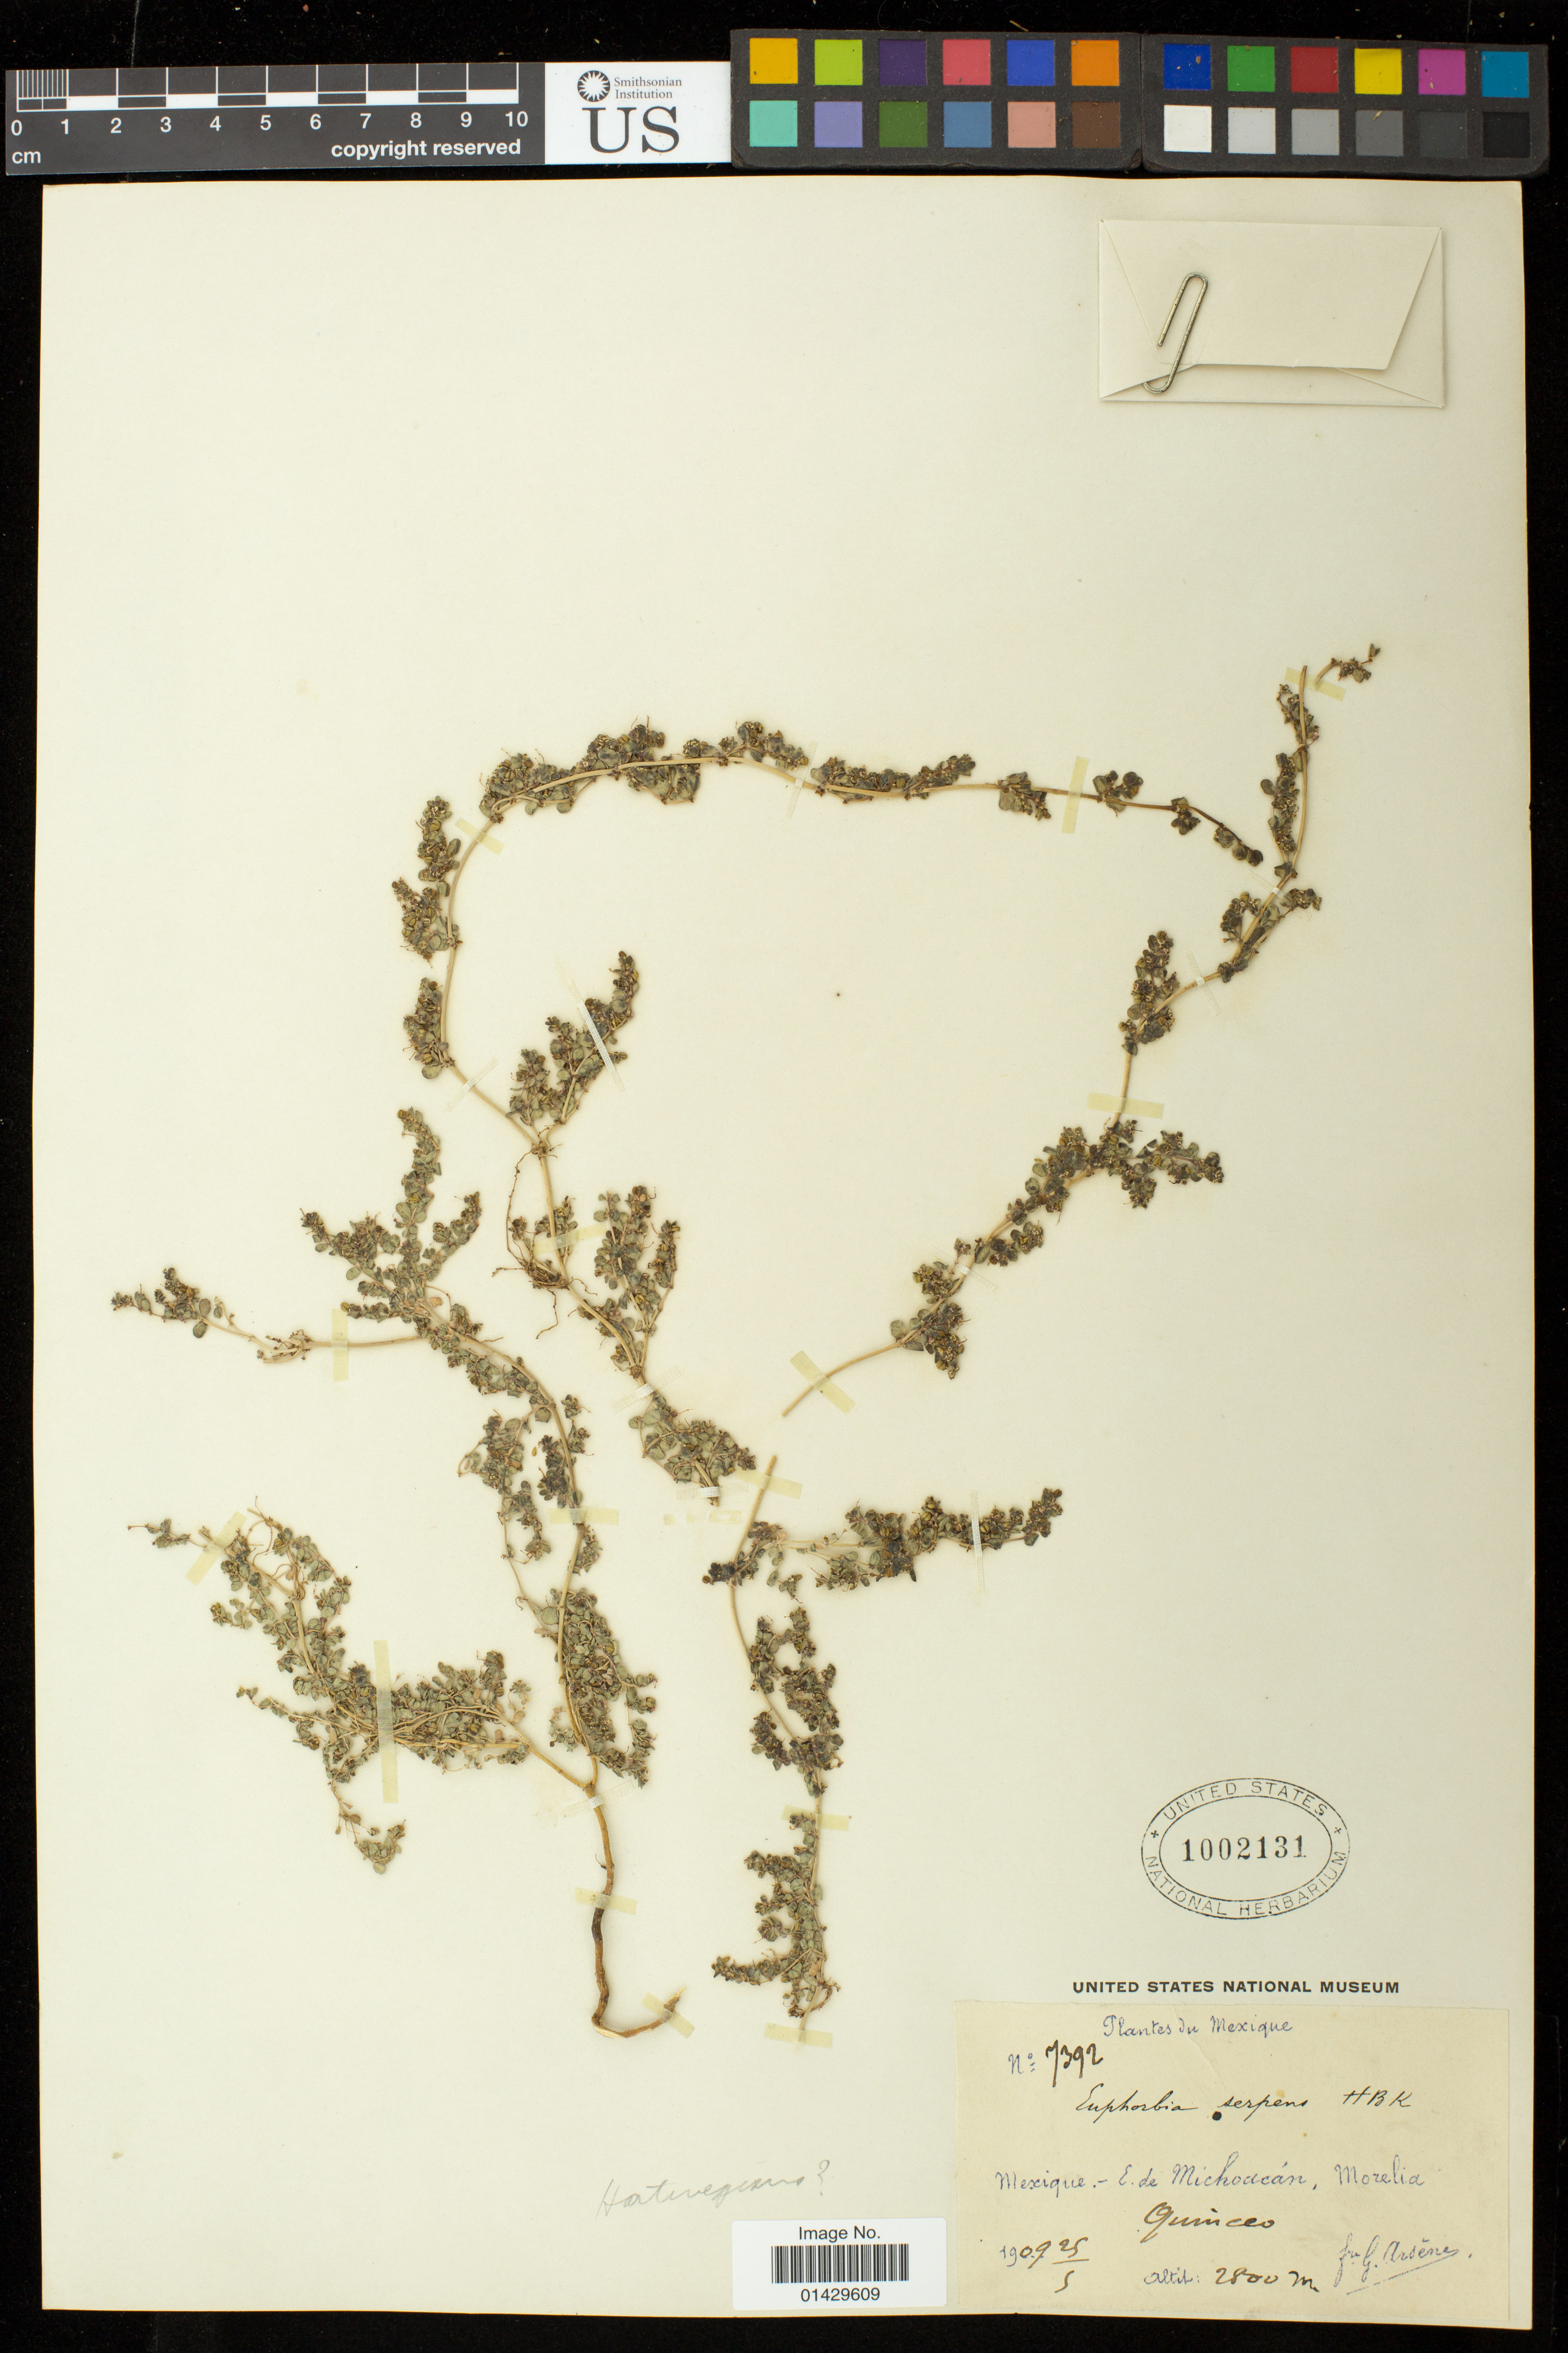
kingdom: Plantae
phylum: Tracheophyta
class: Magnoliopsida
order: Malpighiales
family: Euphorbiaceae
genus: Euphorbia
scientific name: Euphorbia albomarginata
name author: Torr. & A. Gray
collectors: Bro. G. Arsène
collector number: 7392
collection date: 1909-05-25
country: Mexico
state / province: Michoacán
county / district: Morelia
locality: E. de Michoacan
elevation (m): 2800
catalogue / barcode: US 1002131